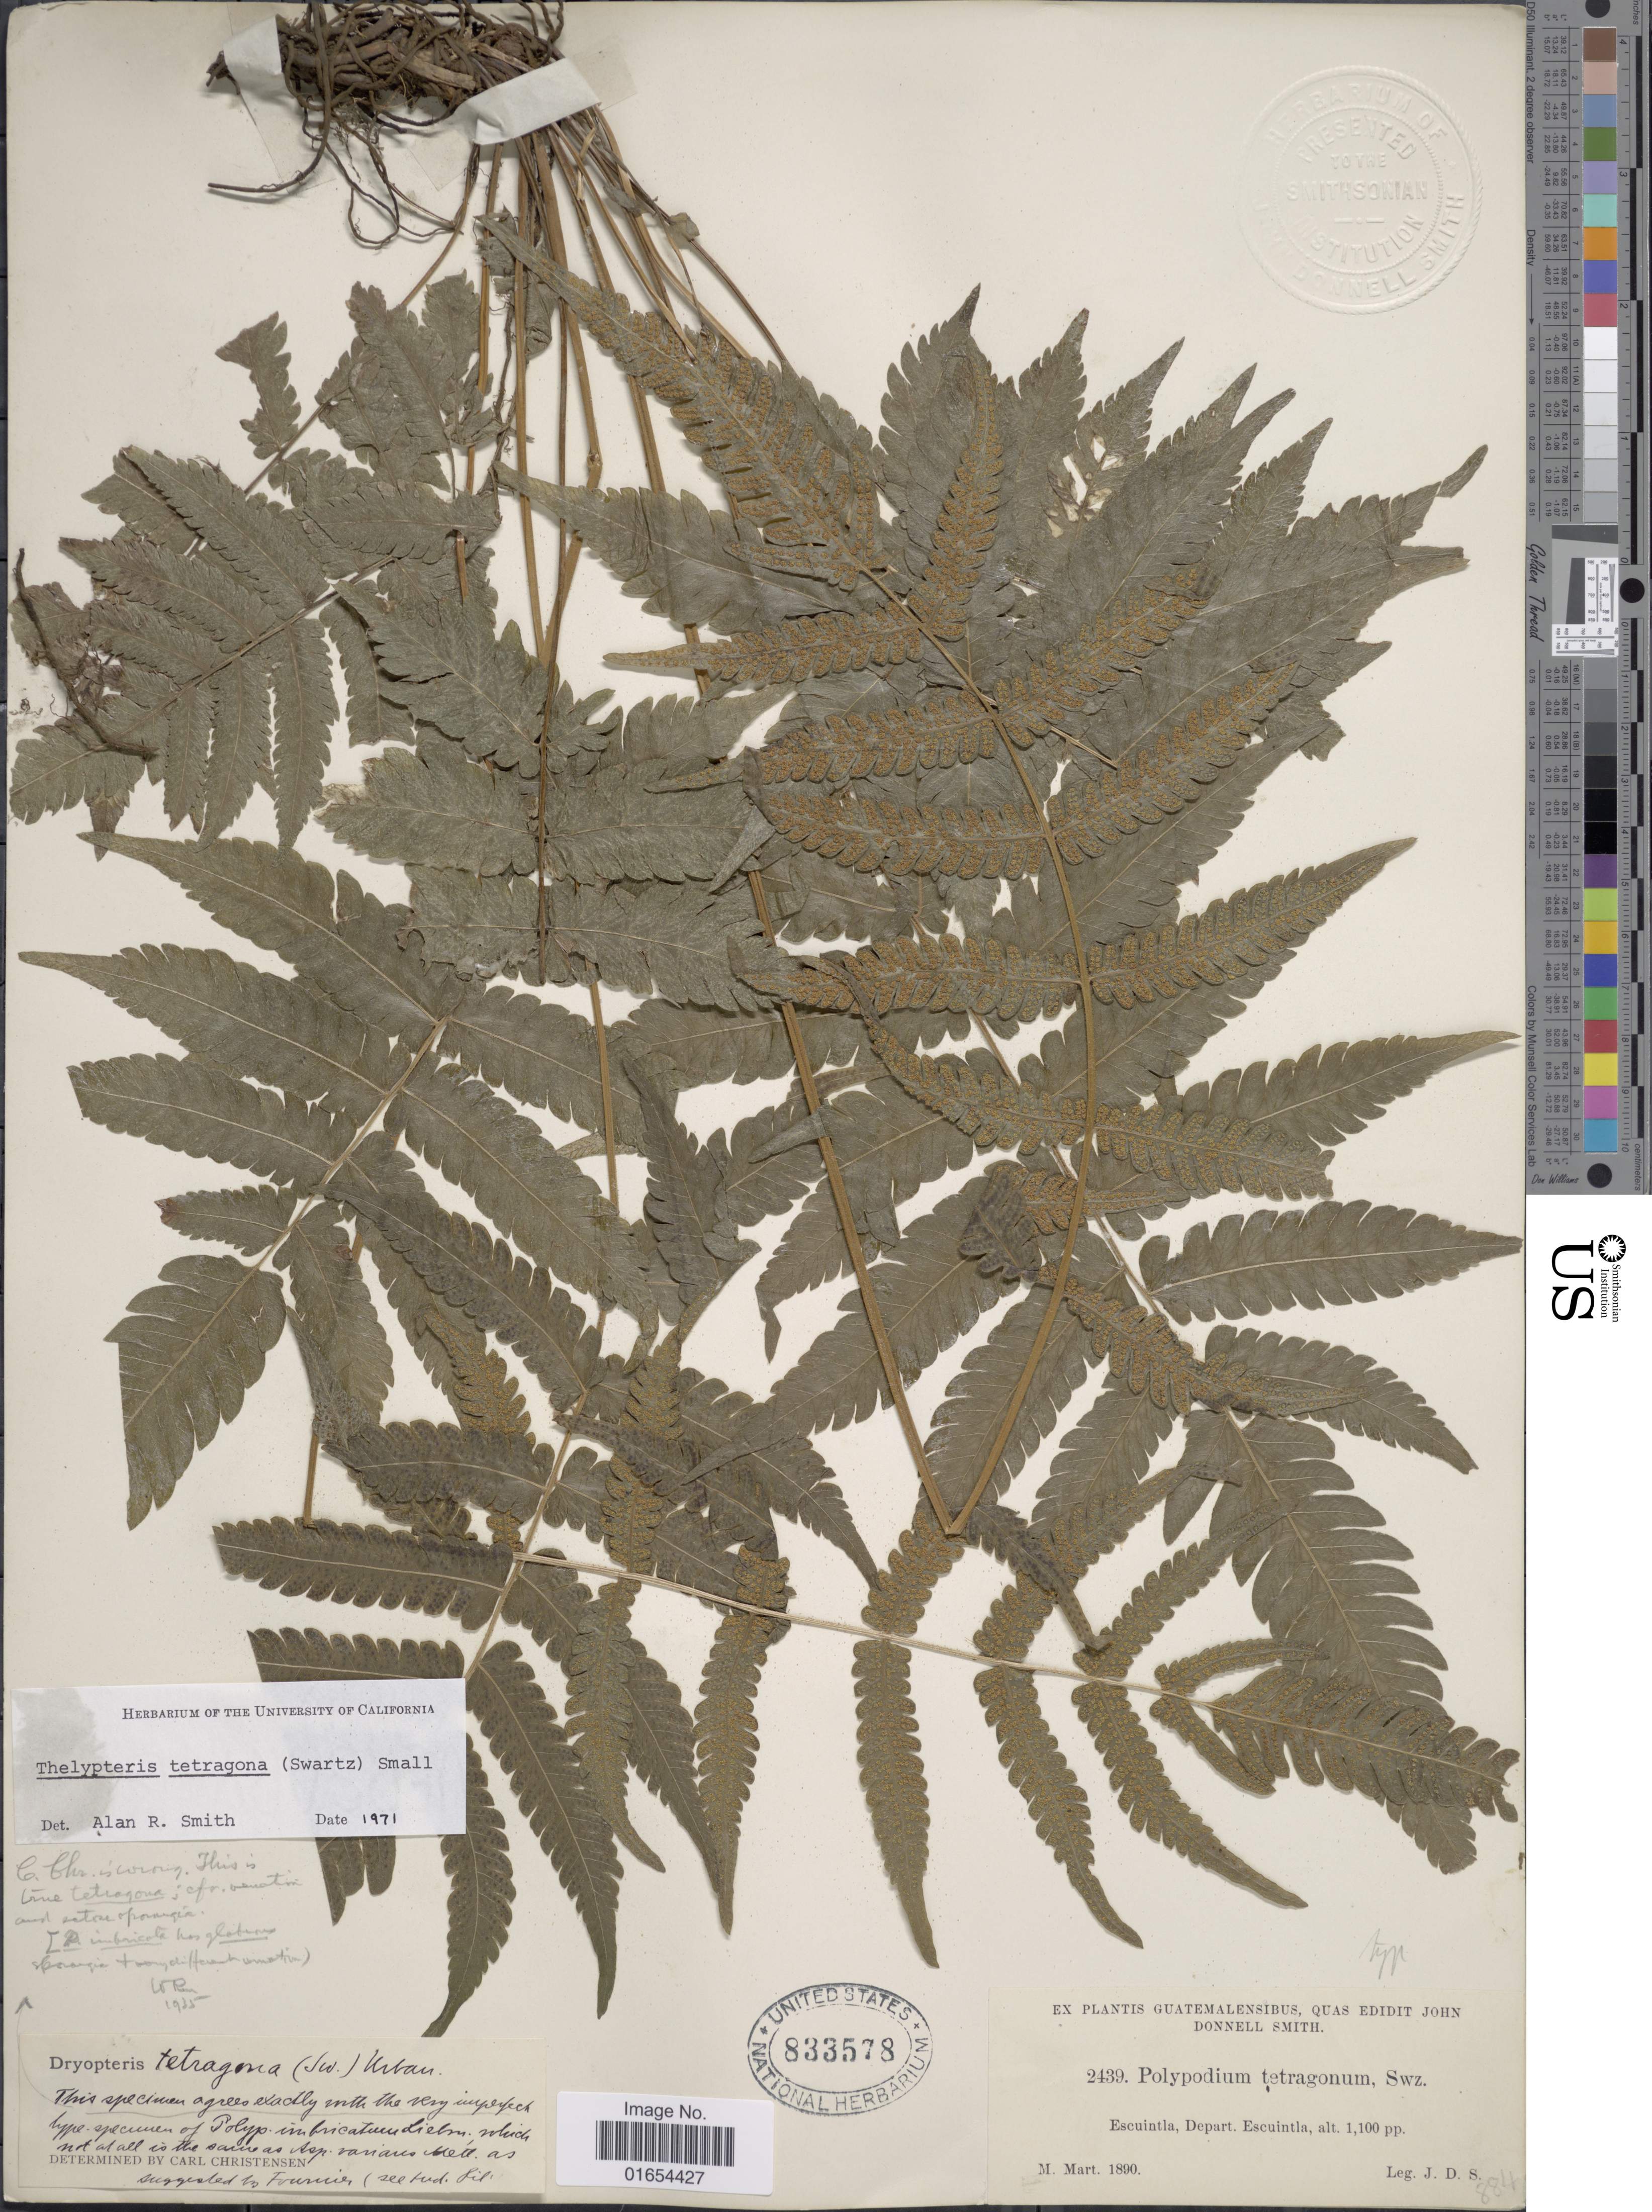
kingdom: Plantae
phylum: Tracheophyta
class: Polypodiopsida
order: Polypodiales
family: Thelypteridaceae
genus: Goniopteris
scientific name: Goniopteris tetragona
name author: (C. Presl) Sw.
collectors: J. Donnell Smith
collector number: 2439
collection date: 1890-03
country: Guatemala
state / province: Escuintla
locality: Escuintla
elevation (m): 335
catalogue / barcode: US 833578